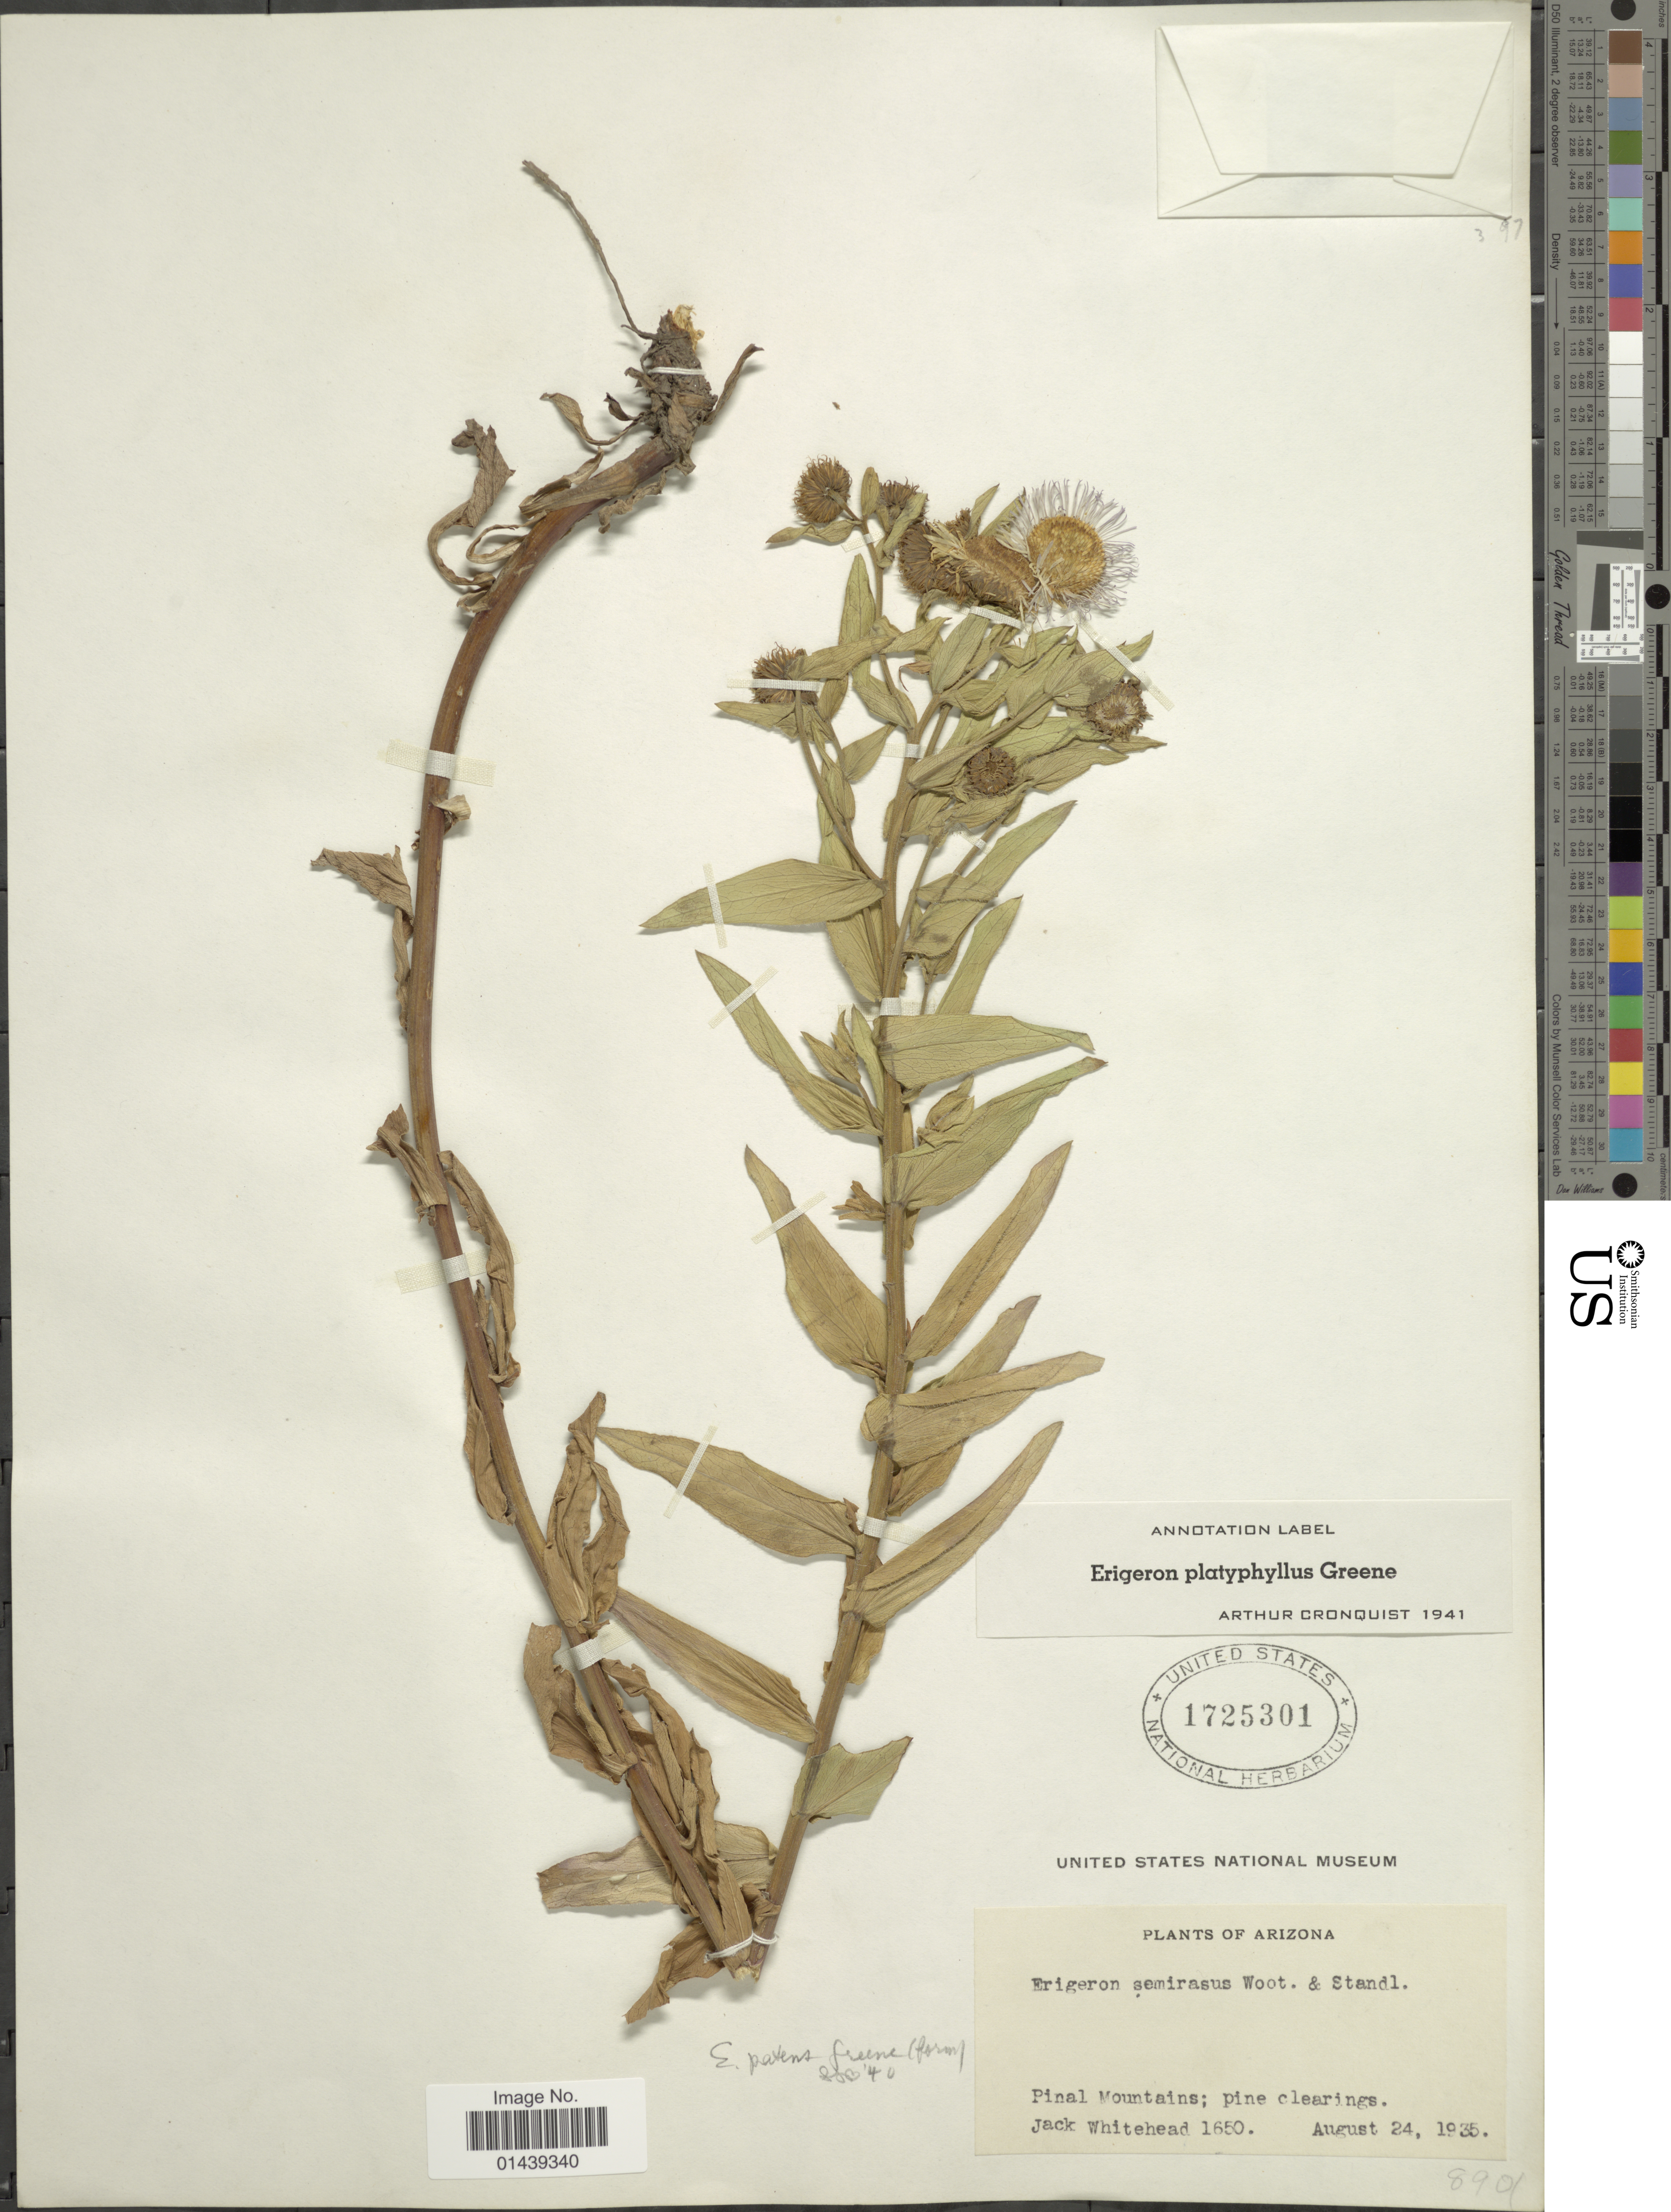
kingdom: Plantae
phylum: Tracheophyta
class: Magnoliopsida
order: Asterales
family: Asteraceae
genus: Erigeron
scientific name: Erigeron platyphyllus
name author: Greene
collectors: J. Whitehead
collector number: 1650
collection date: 1935-08-24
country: United States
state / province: Arizona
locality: Pinal Mountains; pine clearings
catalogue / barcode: US 1725301